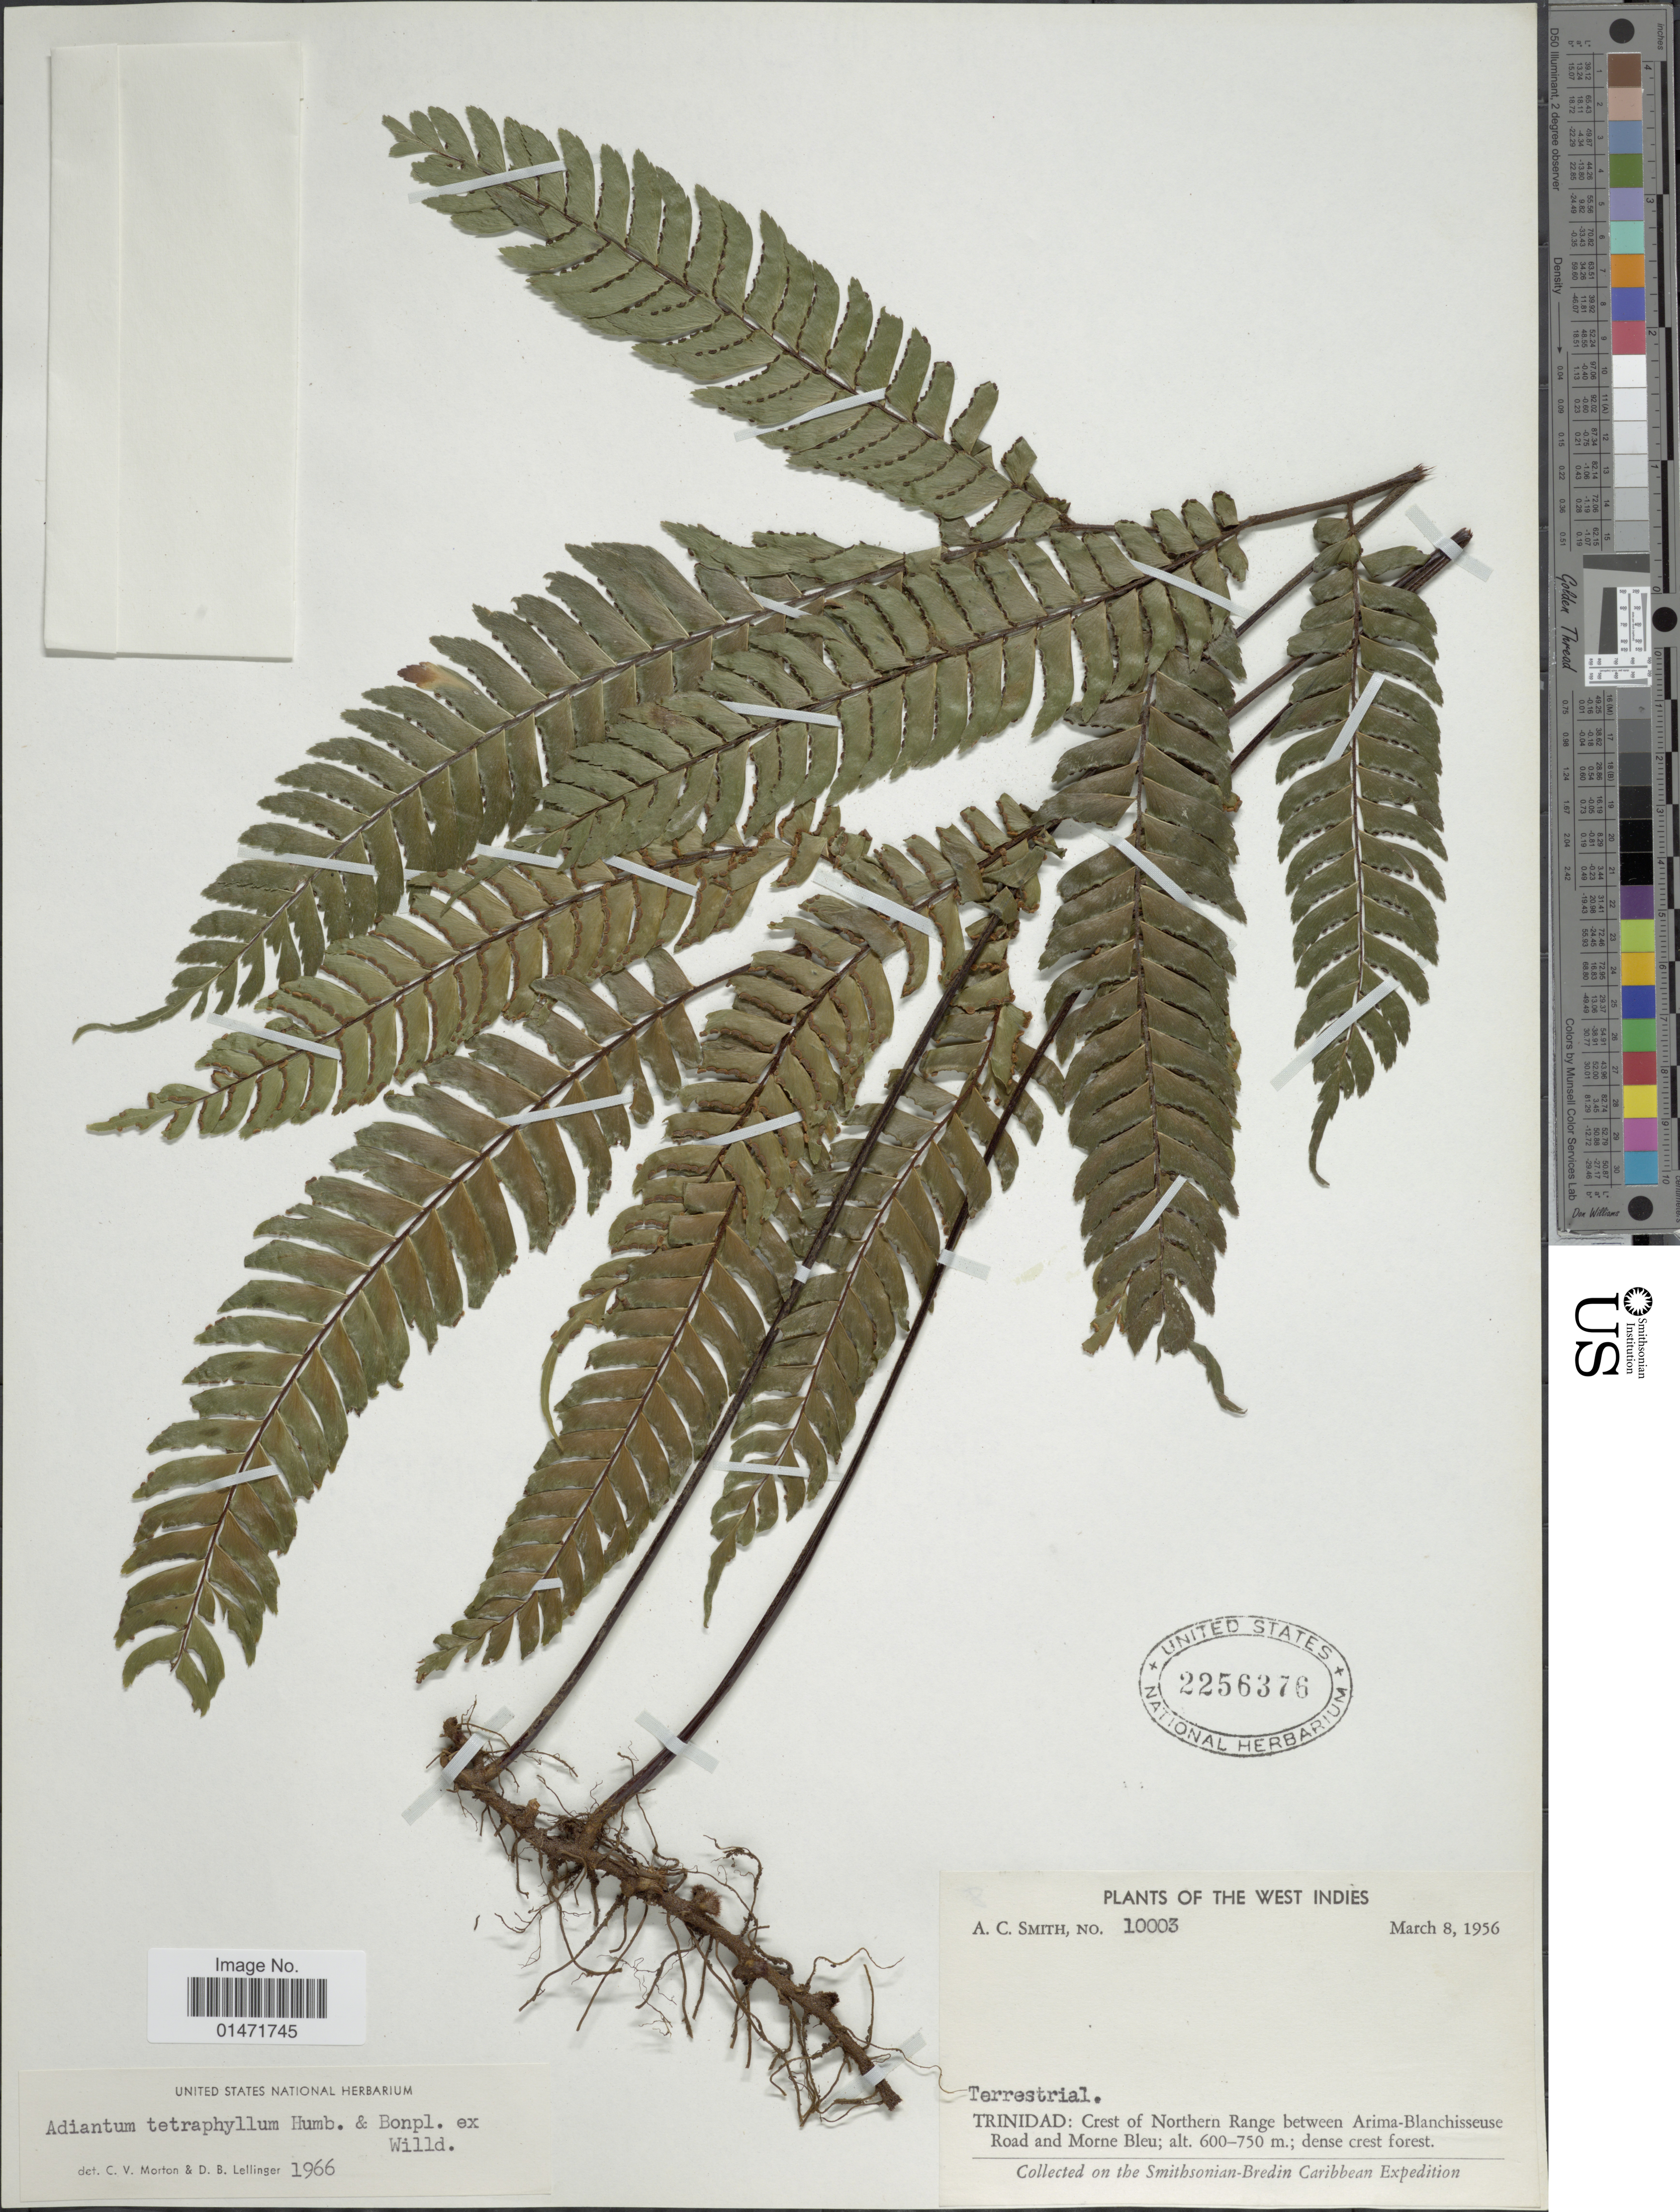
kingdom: Plantae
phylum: Tracheophyta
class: Polypodiopsida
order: Polypodiales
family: Pteridaceae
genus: Adiantum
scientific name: Adiantum tetraphyllum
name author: Humb. & Bonpl. ex Willd.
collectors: A. C. Smith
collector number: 10003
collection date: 1956-03-08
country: Trinidad and Tobago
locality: Trinidad: Crest of Northern Range between Arima-Blanchisseuse Road and Morne Bleu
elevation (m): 600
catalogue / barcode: US 2256376